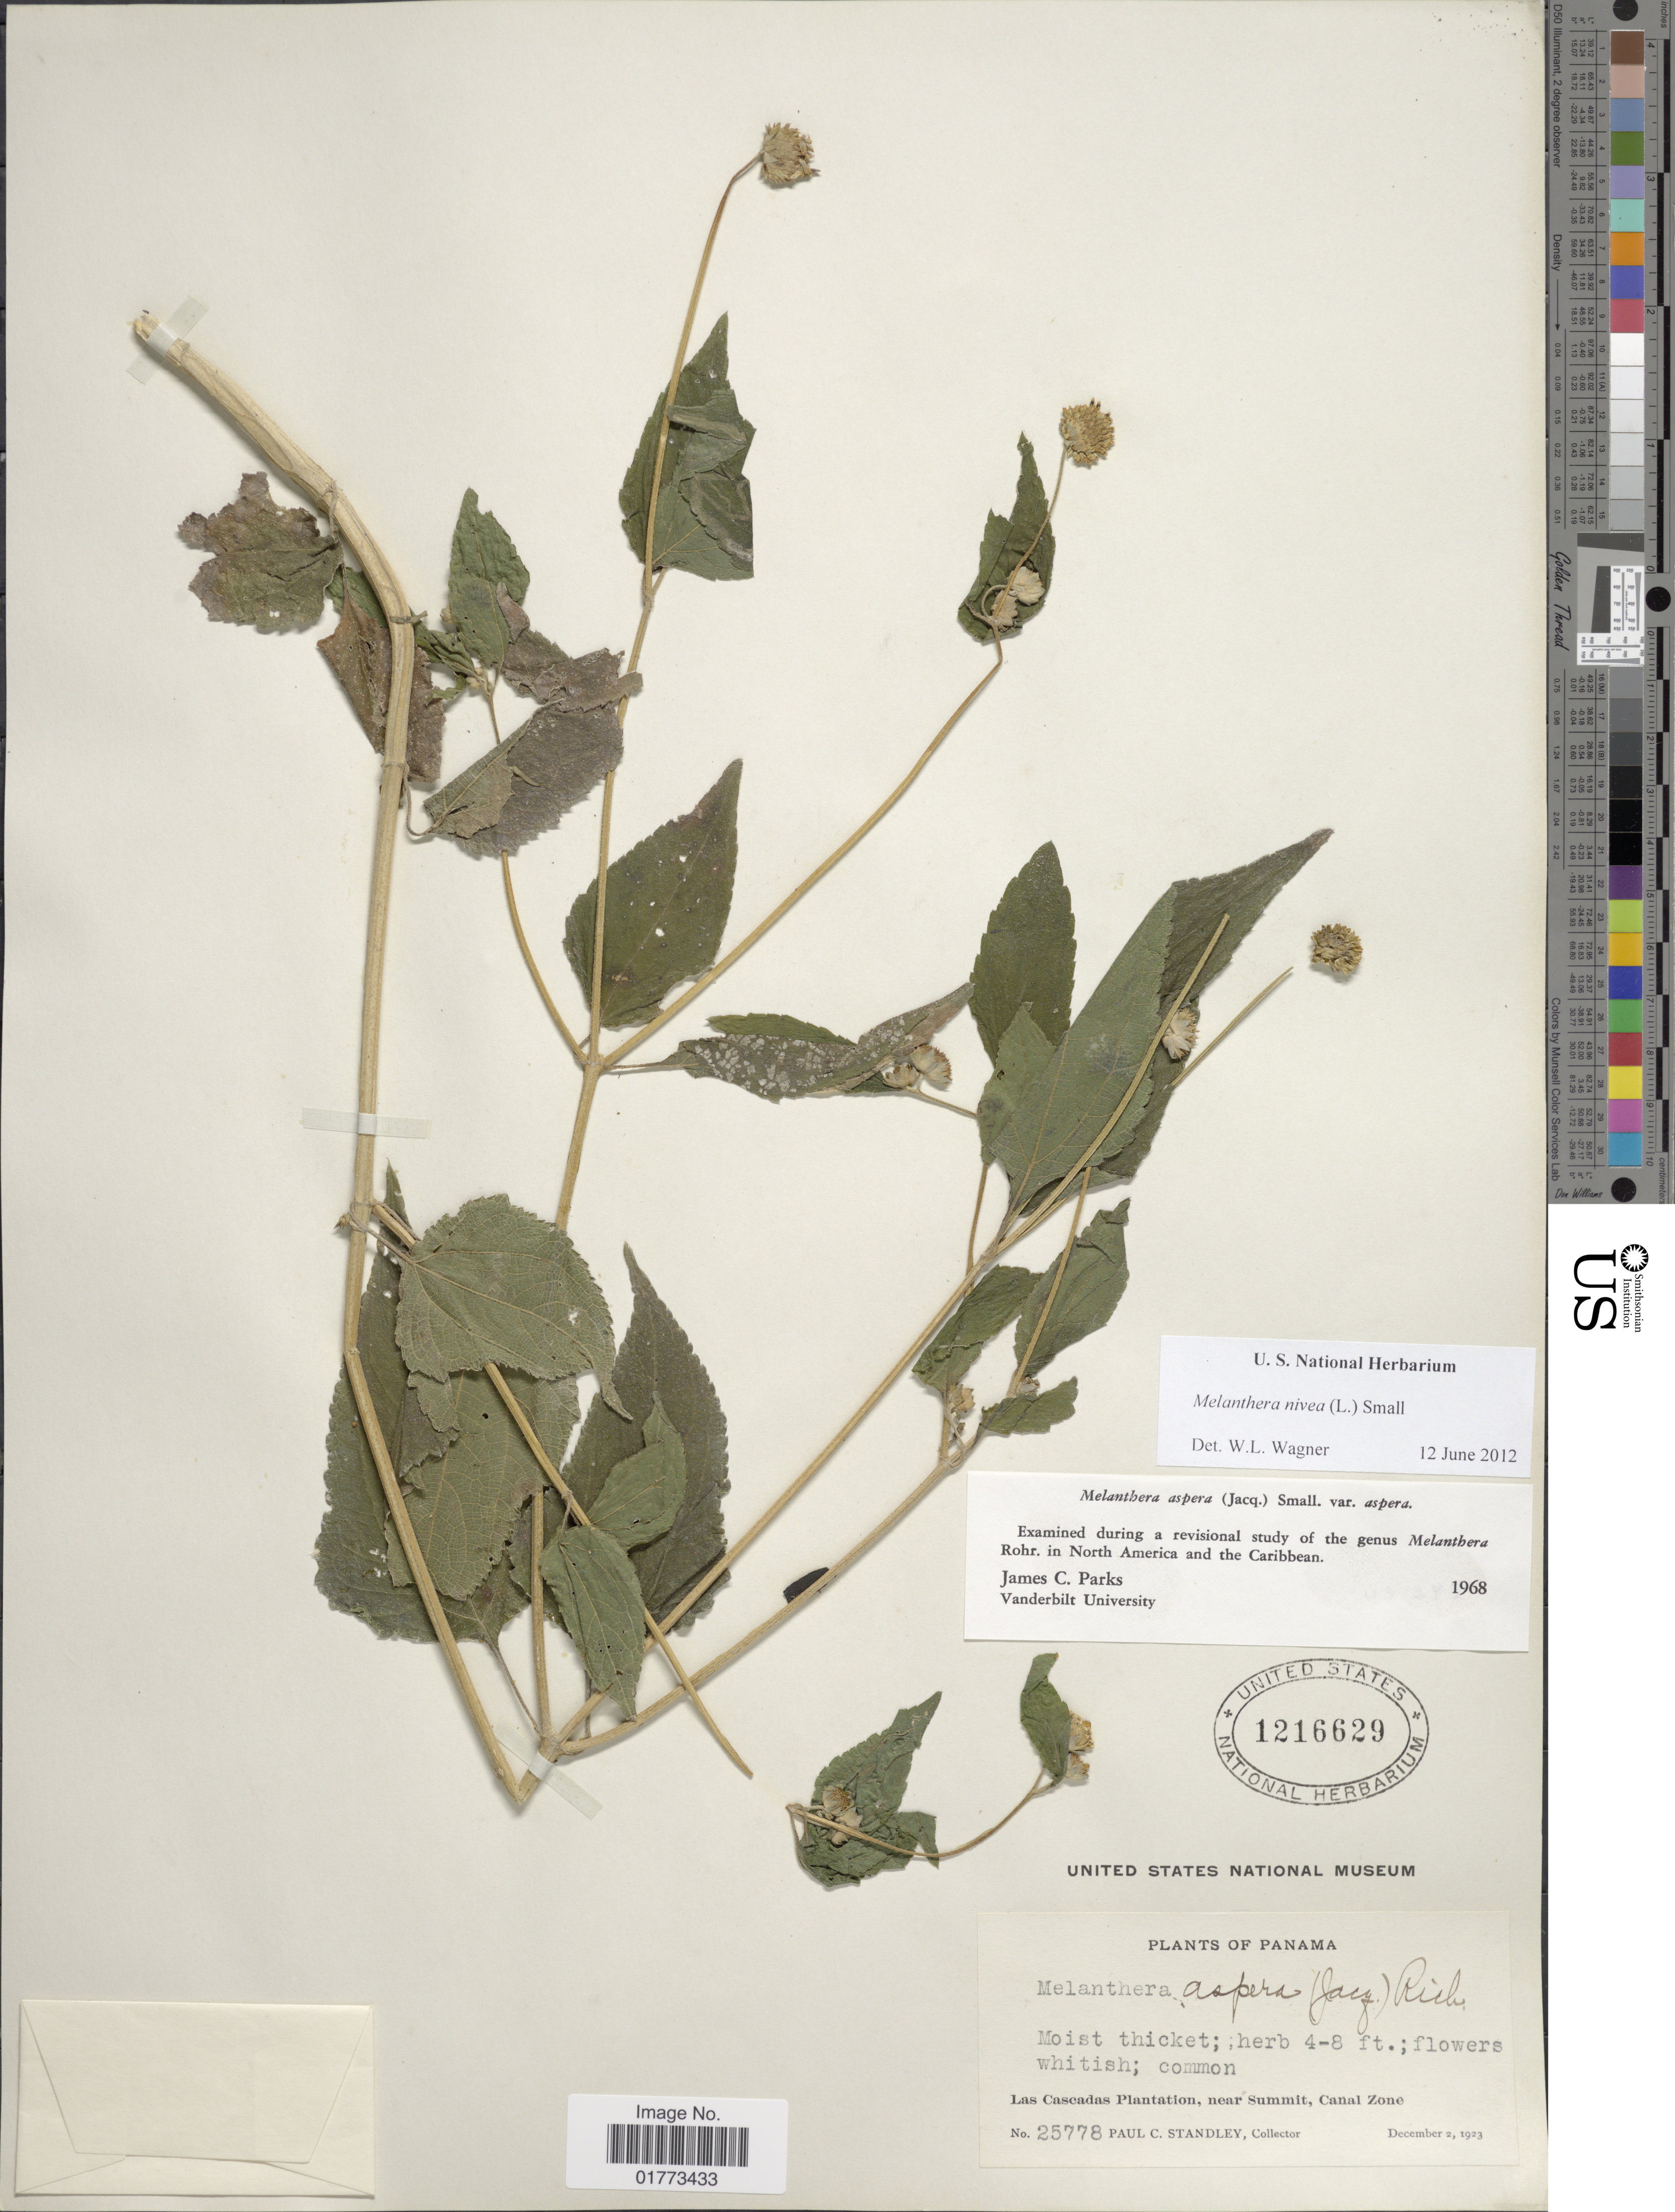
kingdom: Plantae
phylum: Tracheophyta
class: Magnoliopsida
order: Asterales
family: Asteraceae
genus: Melanthera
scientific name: Melanthera nivea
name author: (L.) Small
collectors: P. C. Standley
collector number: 25778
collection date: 1923-12-02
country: Panama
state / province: Colón / Panamá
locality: Las Cascadas Plantation, near Summit, Canal Zone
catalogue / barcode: US 1216629